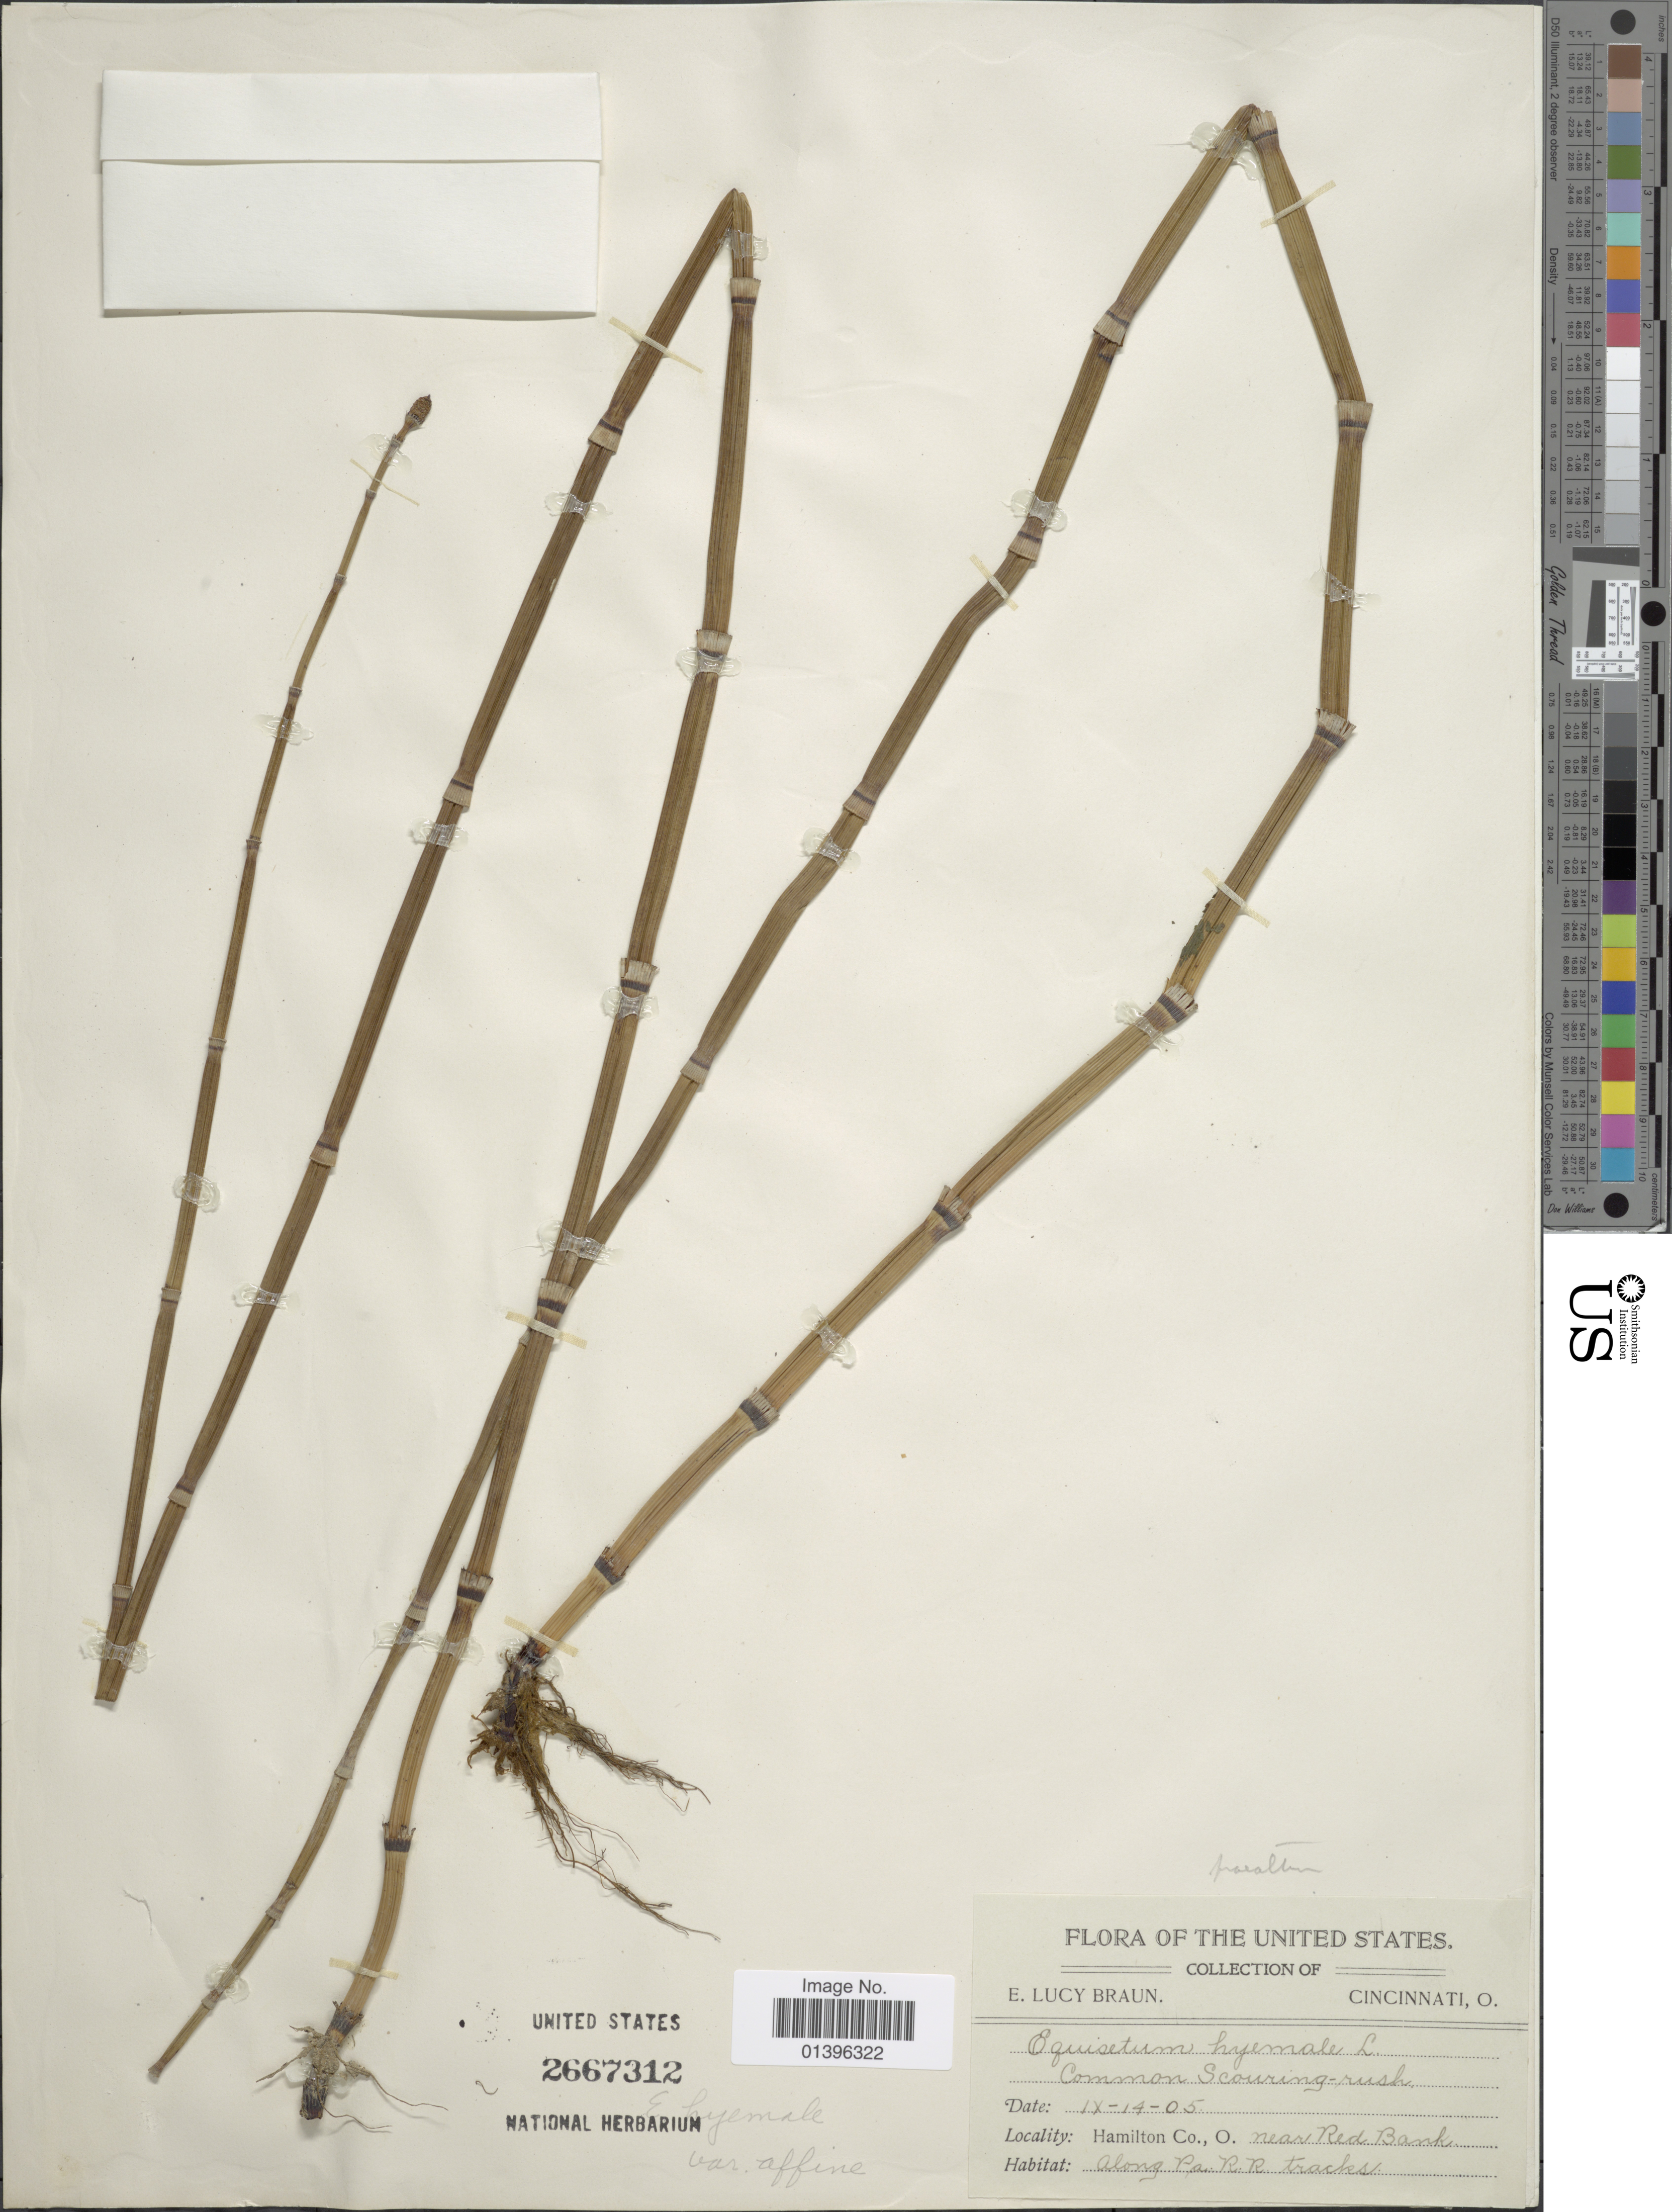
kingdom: Plantae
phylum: Tracheophyta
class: Polypodiopsida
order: Equisetales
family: Equisetaceae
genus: Equisetum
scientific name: Equisetum hyemale var. affine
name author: (Engelm.) A.A. Eaton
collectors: E. L. Braun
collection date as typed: Transcribed d/m/y: 14/9/5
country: United States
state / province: Ohio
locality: Cincinnati, Hamilton Co., near Red Bank, along Pa. R.R. tracks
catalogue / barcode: US 2667312